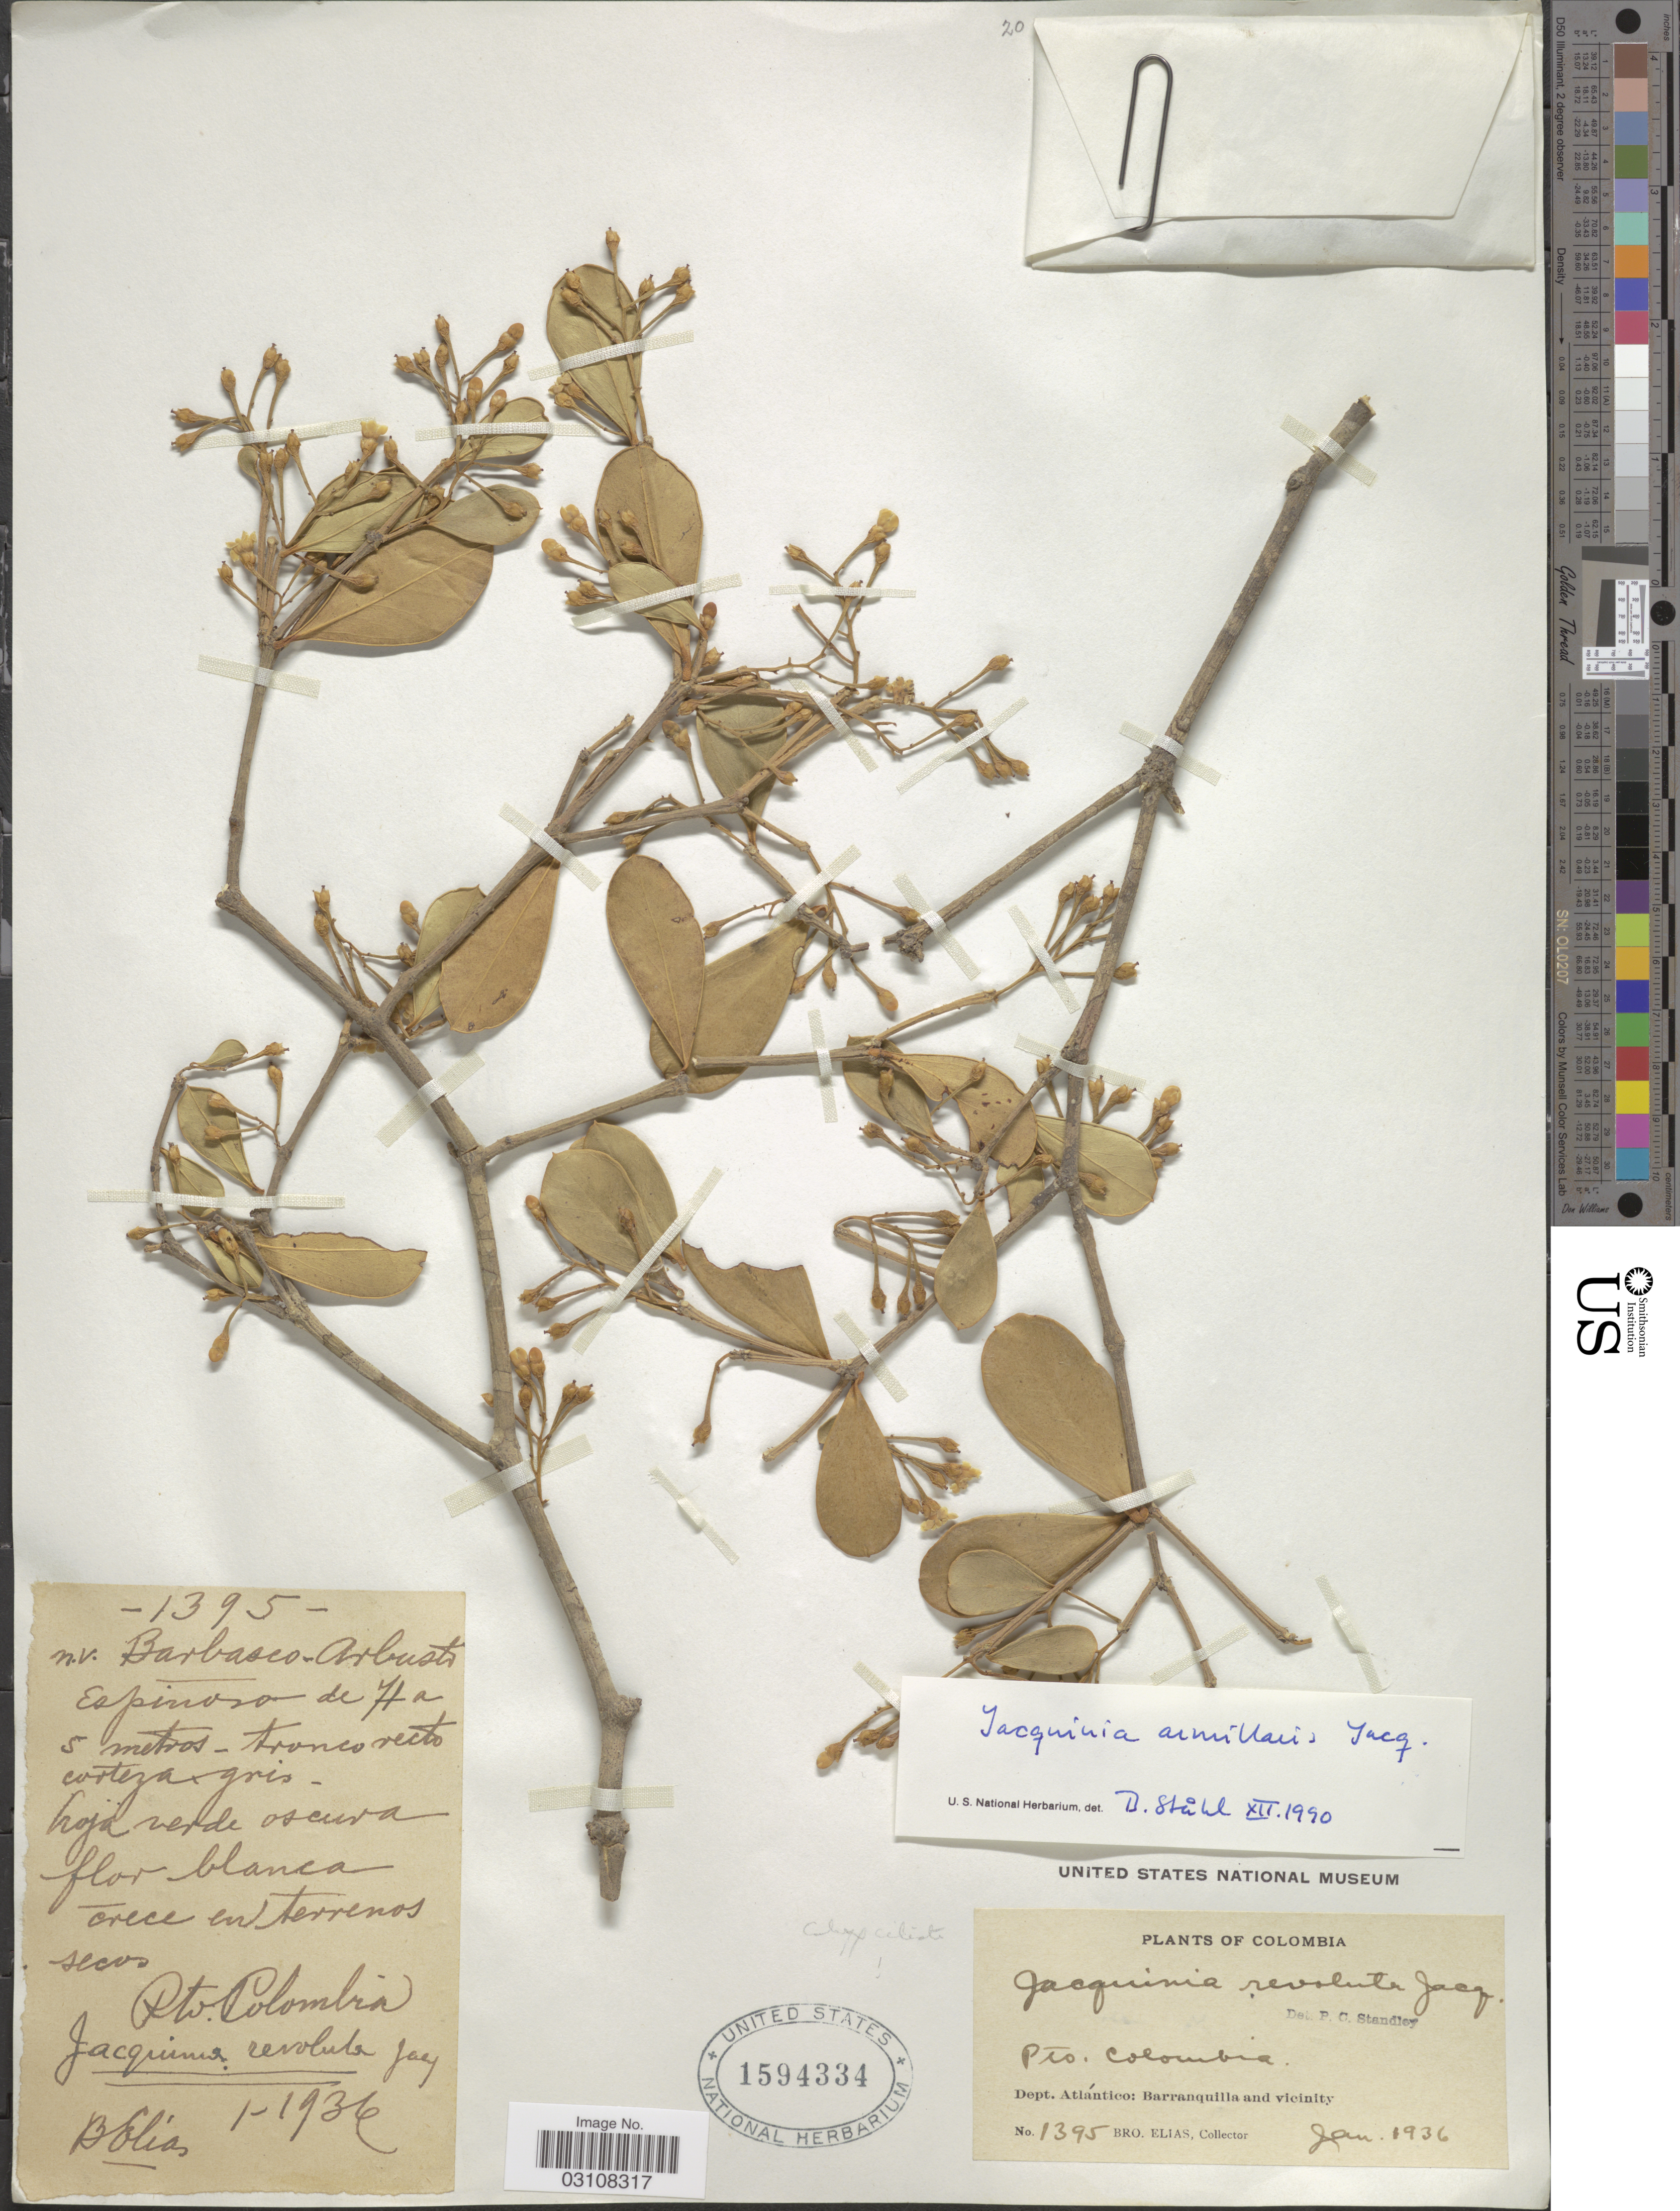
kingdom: Plantae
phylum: Tracheophyta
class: Magnoliopsida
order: Ericales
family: Primulaceae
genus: Jacquinia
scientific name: Jacquinia armillaris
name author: Jacq.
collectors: Bro. Elias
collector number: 1395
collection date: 1936-01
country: Colombia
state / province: Atlántico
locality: Pto. Colombia, Dept. Atlántico: Barranquilla and vicinity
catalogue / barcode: US 1594334